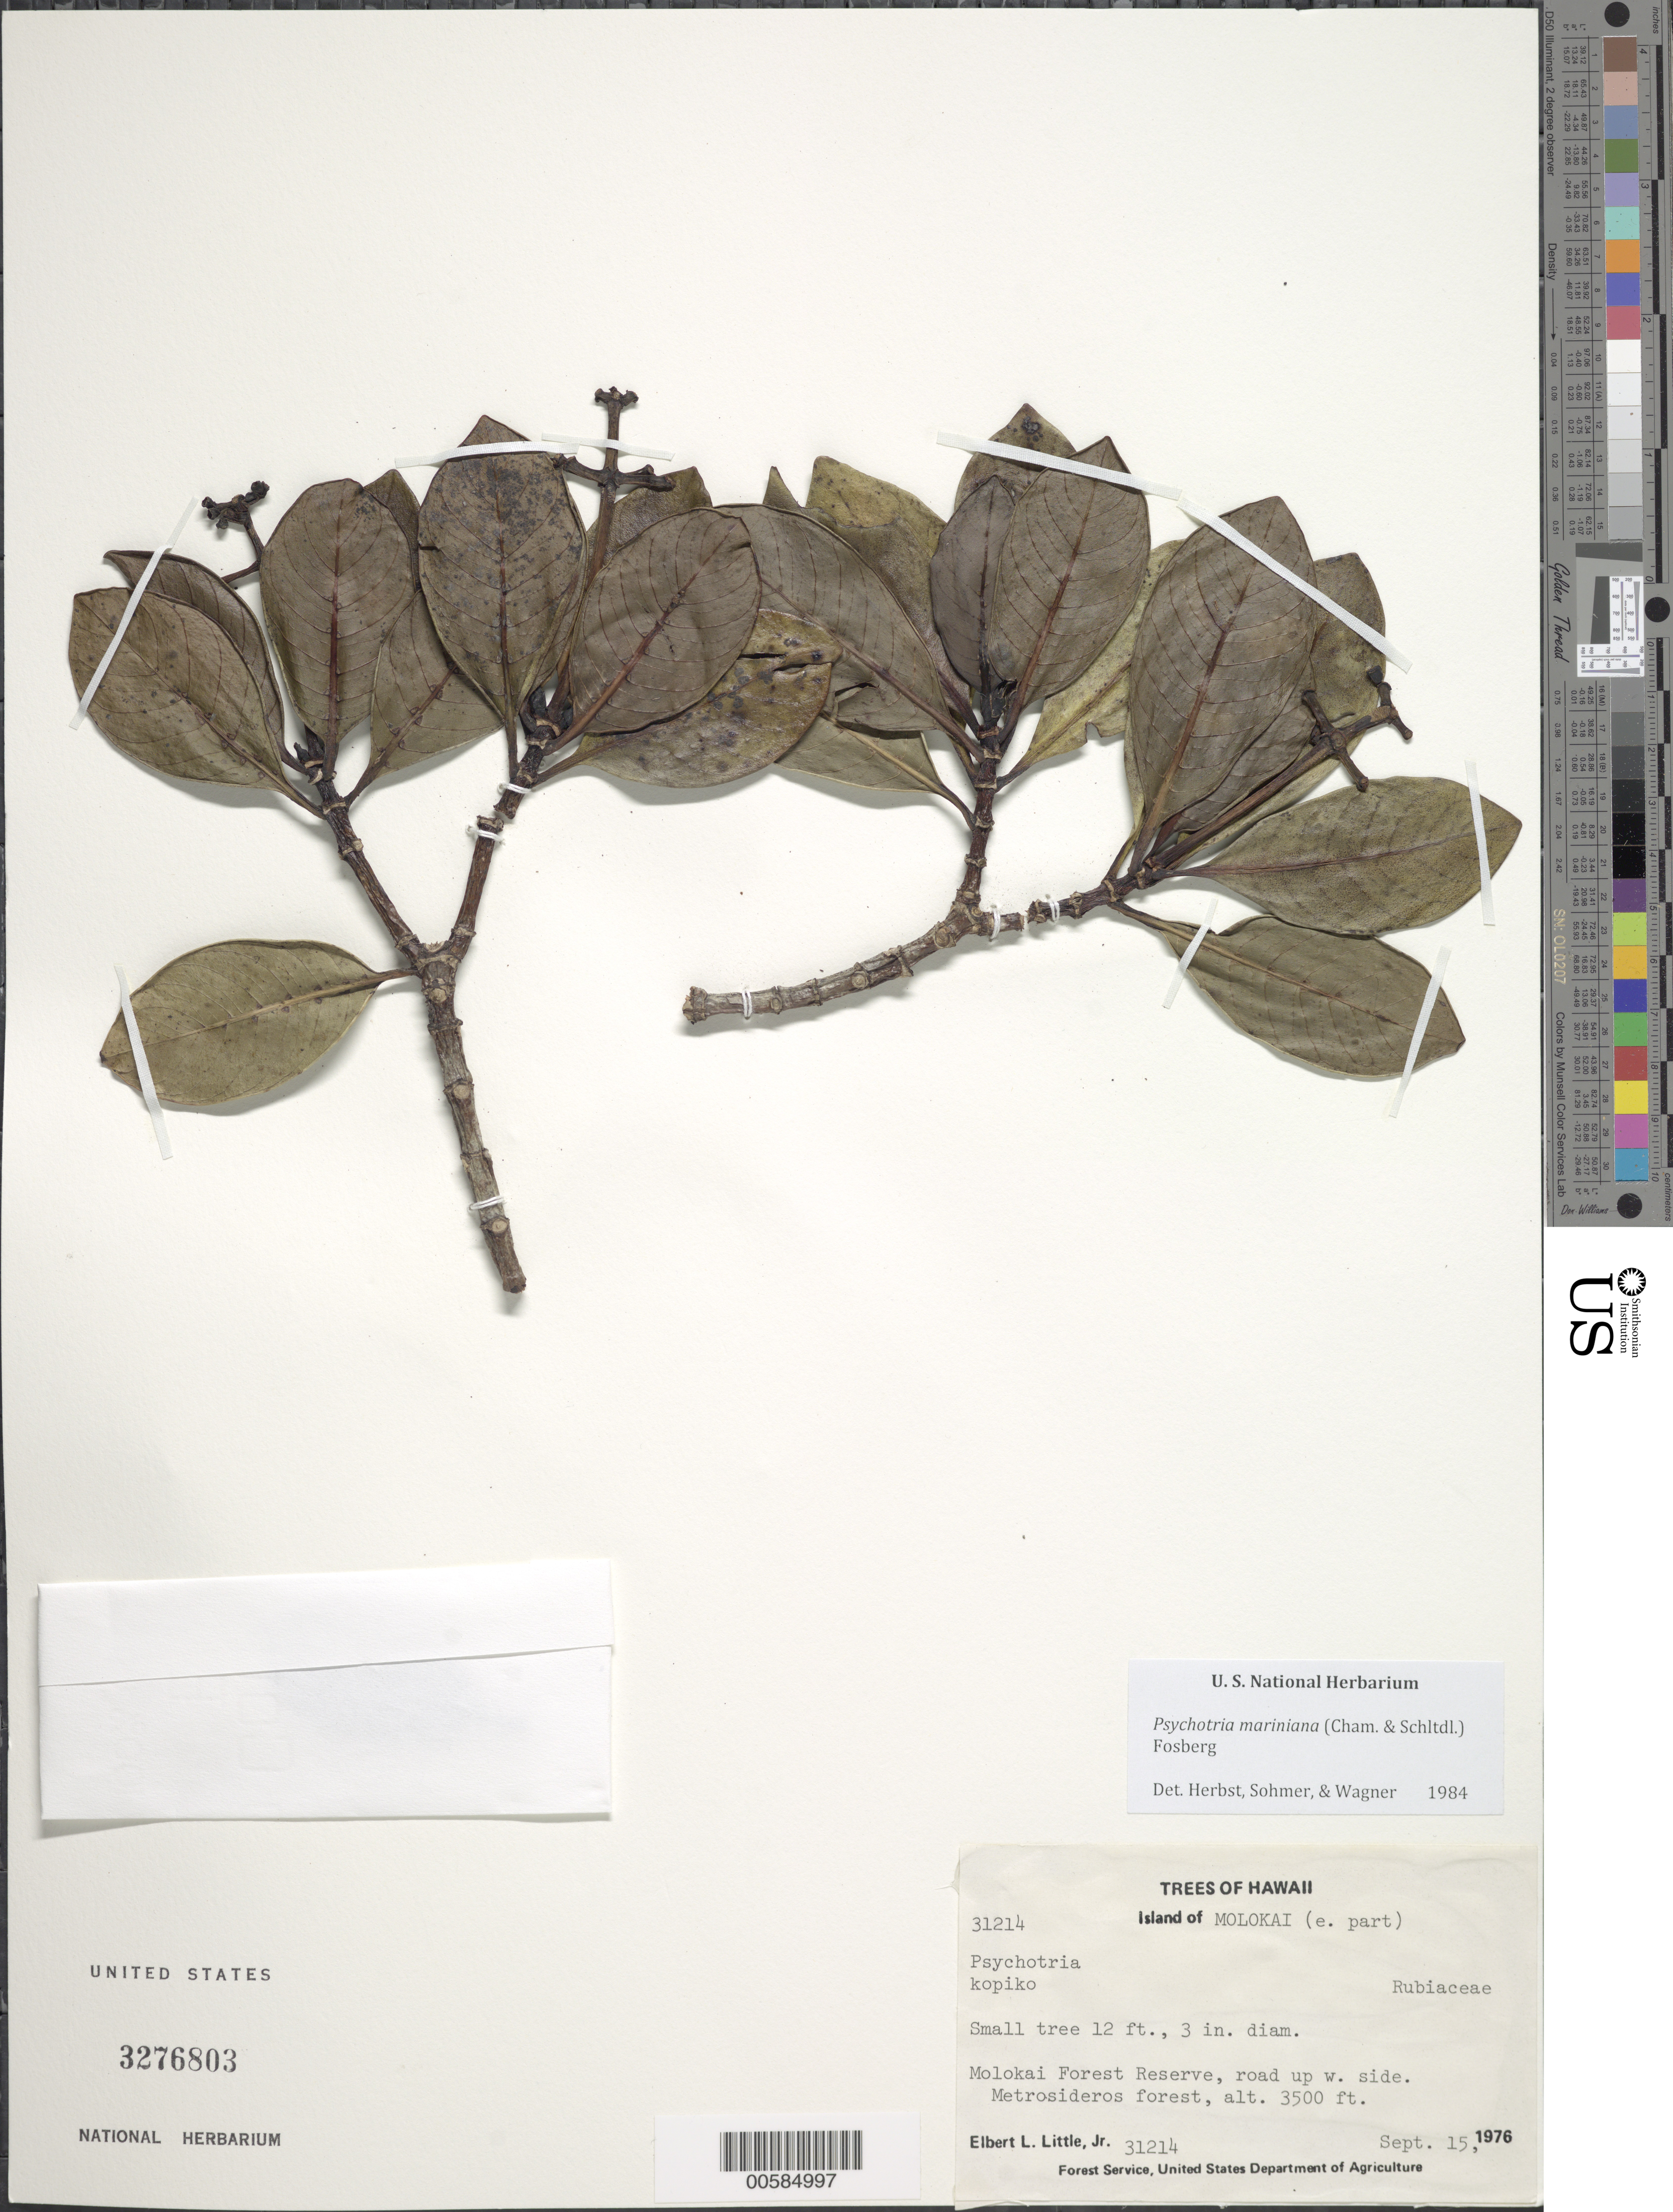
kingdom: Plantae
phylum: Tracheophyta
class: Magnoliopsida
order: Gentianales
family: Rubiaceae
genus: Psychotria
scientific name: Psychotria sp.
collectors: E. L. Little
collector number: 31214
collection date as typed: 15 Sep 1976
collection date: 1976-09-15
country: United States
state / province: Hawaii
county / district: Maui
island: Moloka'i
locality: E Molokai, Molokai For Res, road up W side.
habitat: Forest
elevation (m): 1067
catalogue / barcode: US 3276803